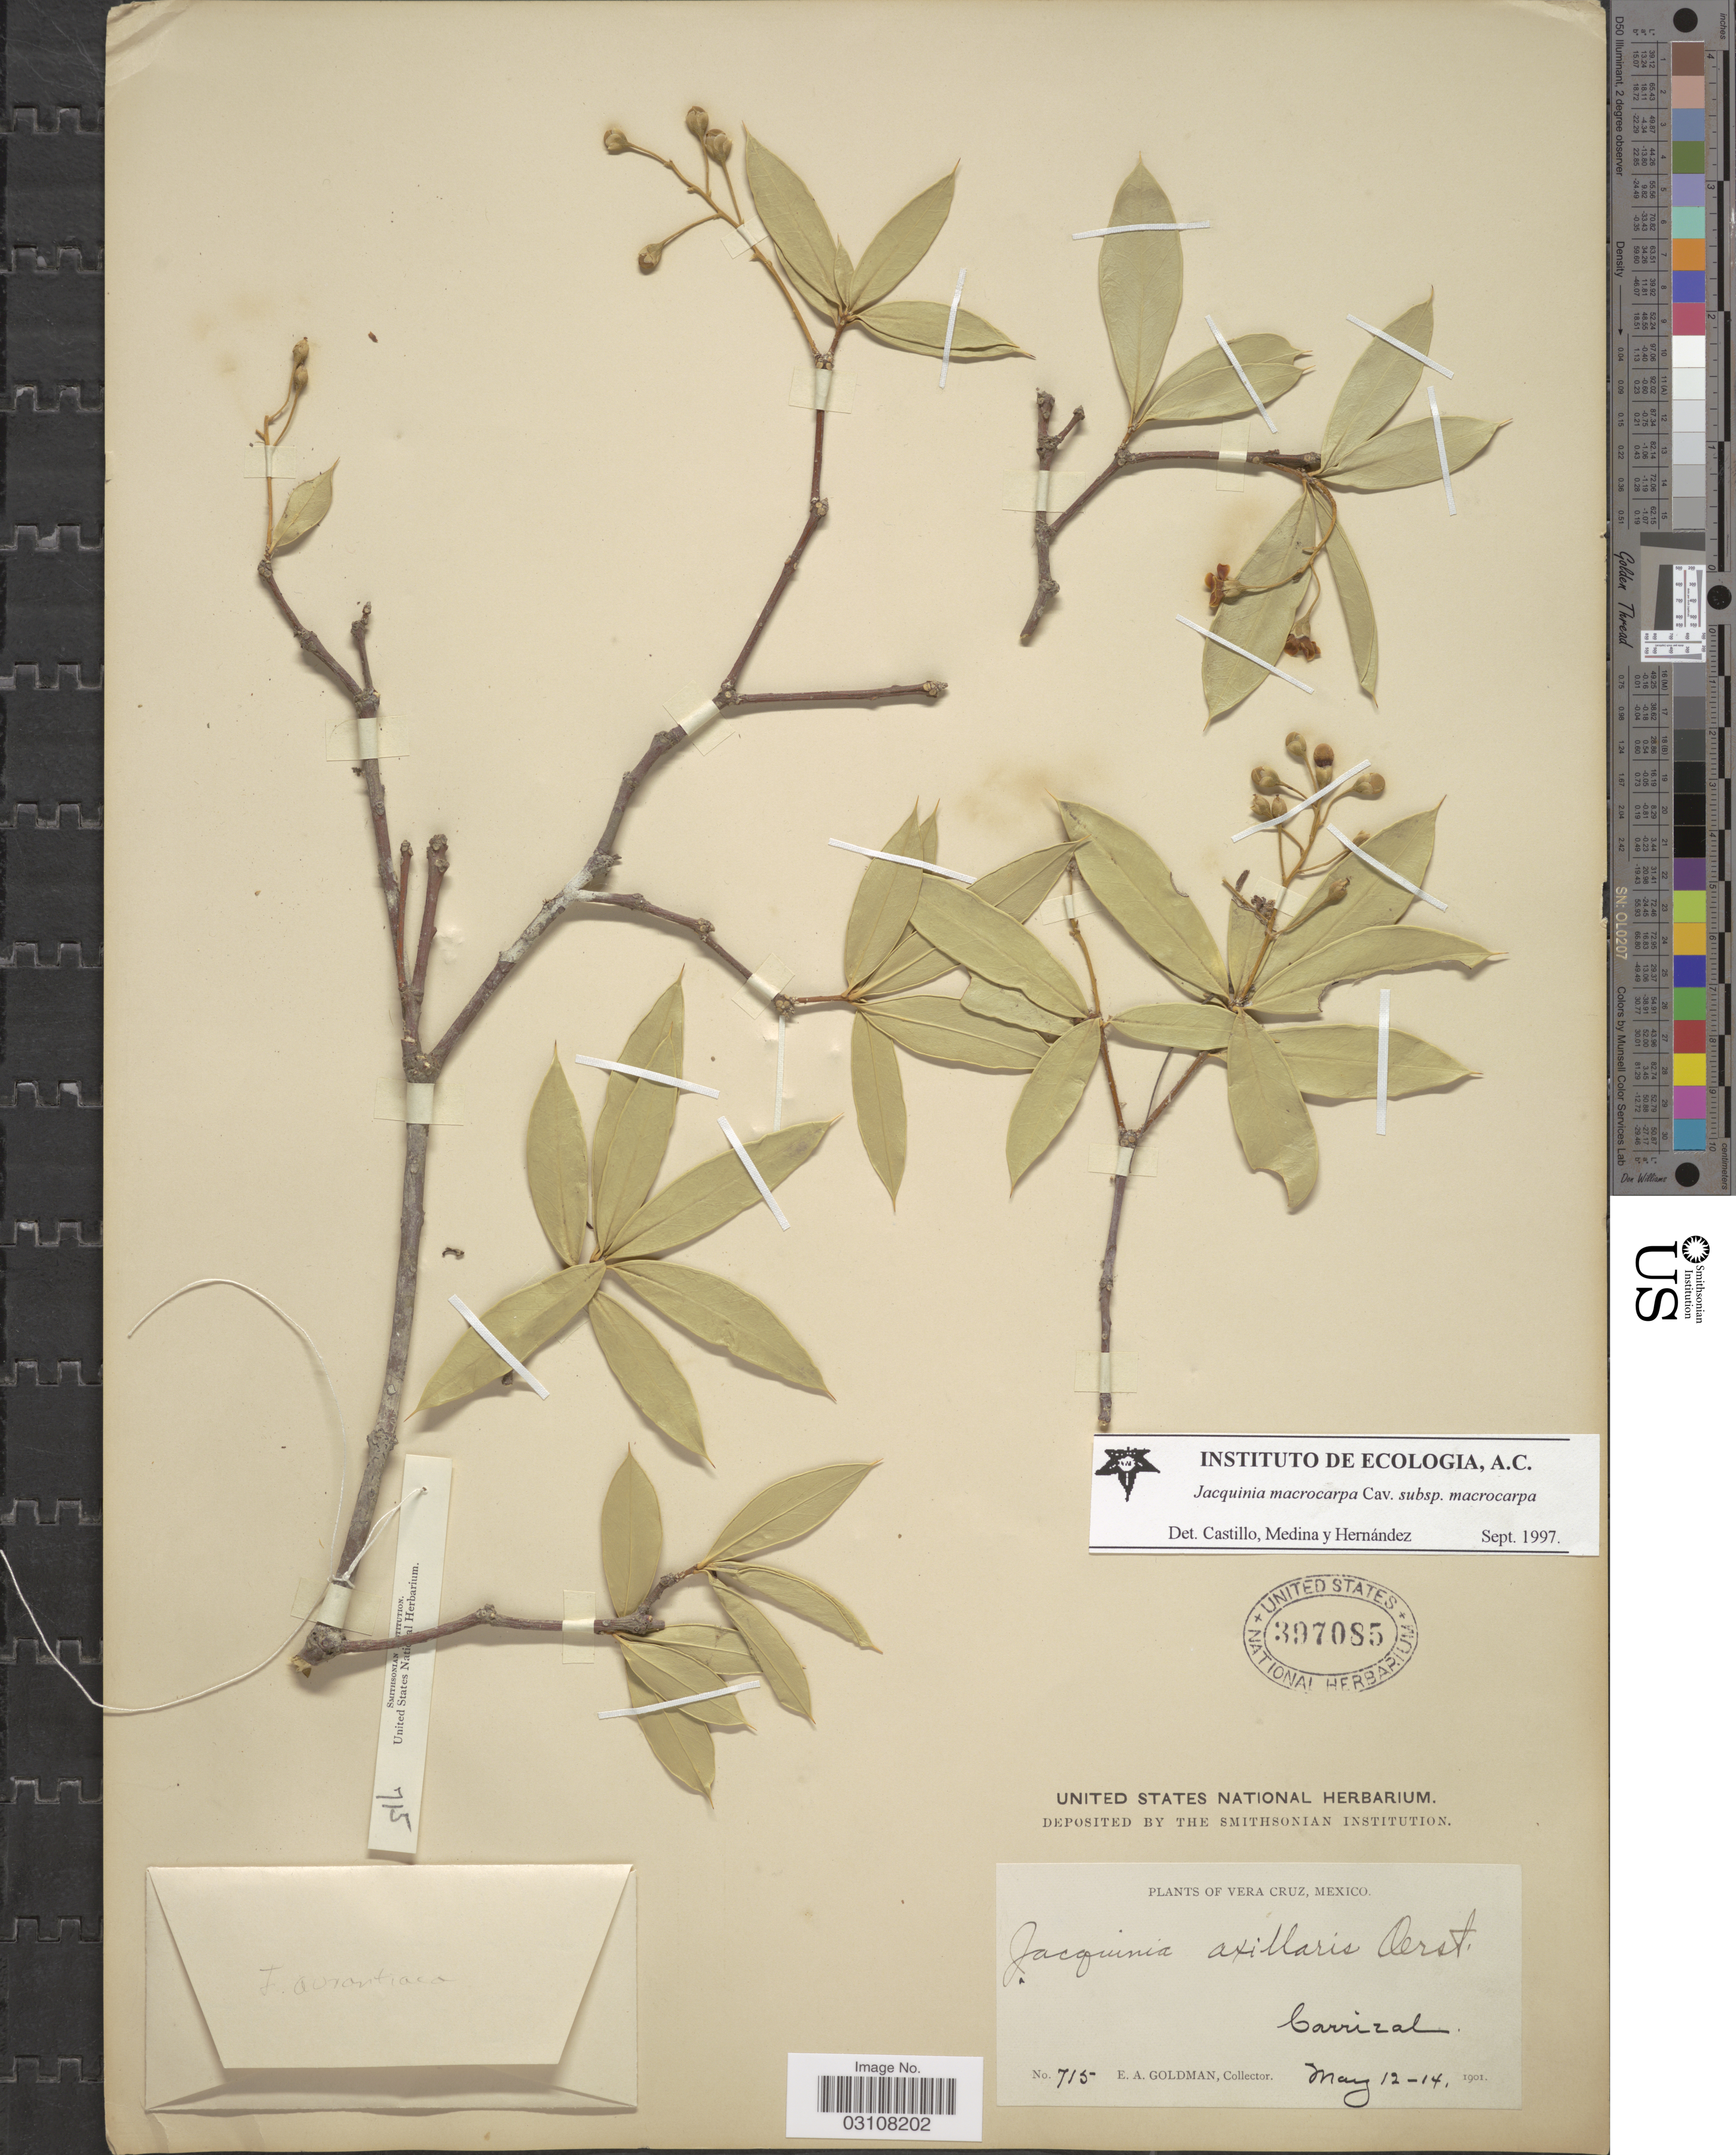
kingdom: Plantae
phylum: Tracheophyta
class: Magnoliopsida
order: Ericales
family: Primulaceae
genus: Jacquinia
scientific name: Jacquinia macrocarpa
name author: Cav.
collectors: E. A. Goldman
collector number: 715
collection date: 1901-05-12/1901-05-14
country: Mexico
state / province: Veracruz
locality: Vera Cruz, Carrizal.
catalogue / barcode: US 397085